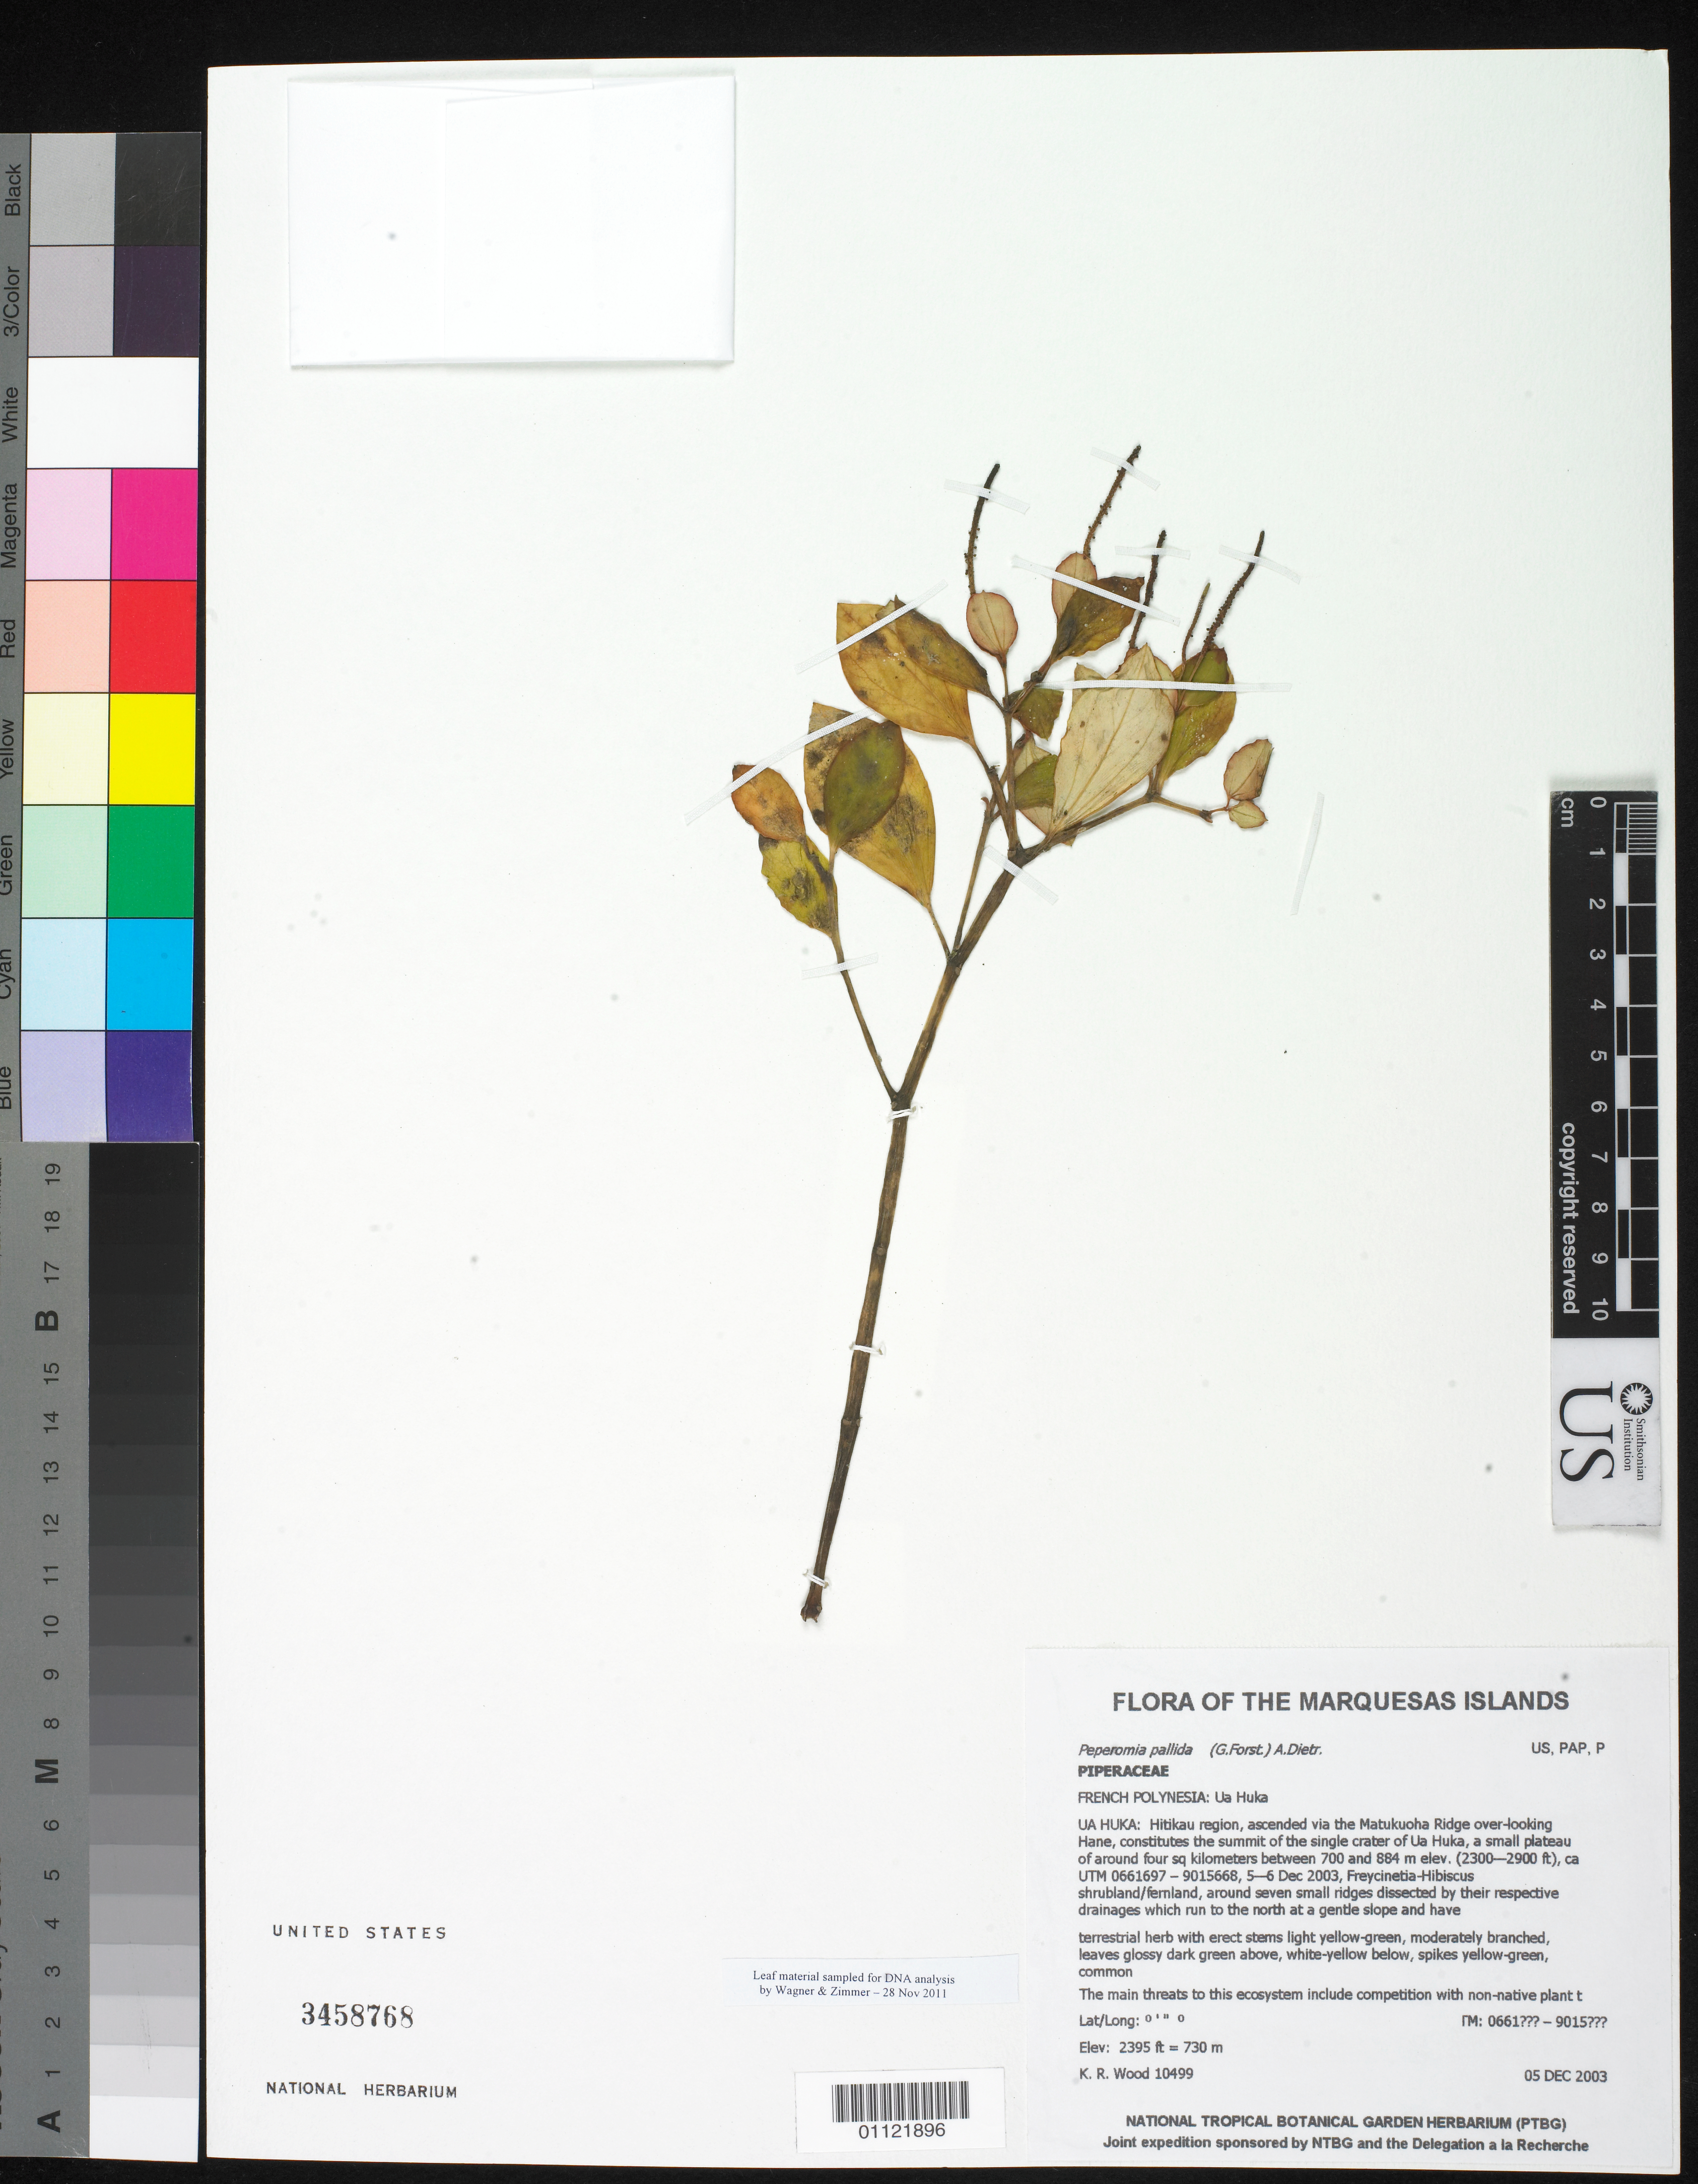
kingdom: Plantae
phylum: Tracheophyta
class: Magnoliopsida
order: Piperales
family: Piperaceae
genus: Peperomia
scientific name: Peperomia pallida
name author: (G. Forst.) Dietr.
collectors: K. R. Wood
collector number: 10499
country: French Polynesia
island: Fatu Hiva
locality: Hitikau region, accended via the Matukuoha Ridge over-looking Hane, constitutes the summit of the single crater of Ua Huka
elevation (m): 730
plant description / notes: Leaf material sampled for DNA analysis by Wagner & Zimmer 28 Nov 2011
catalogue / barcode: US 3458768